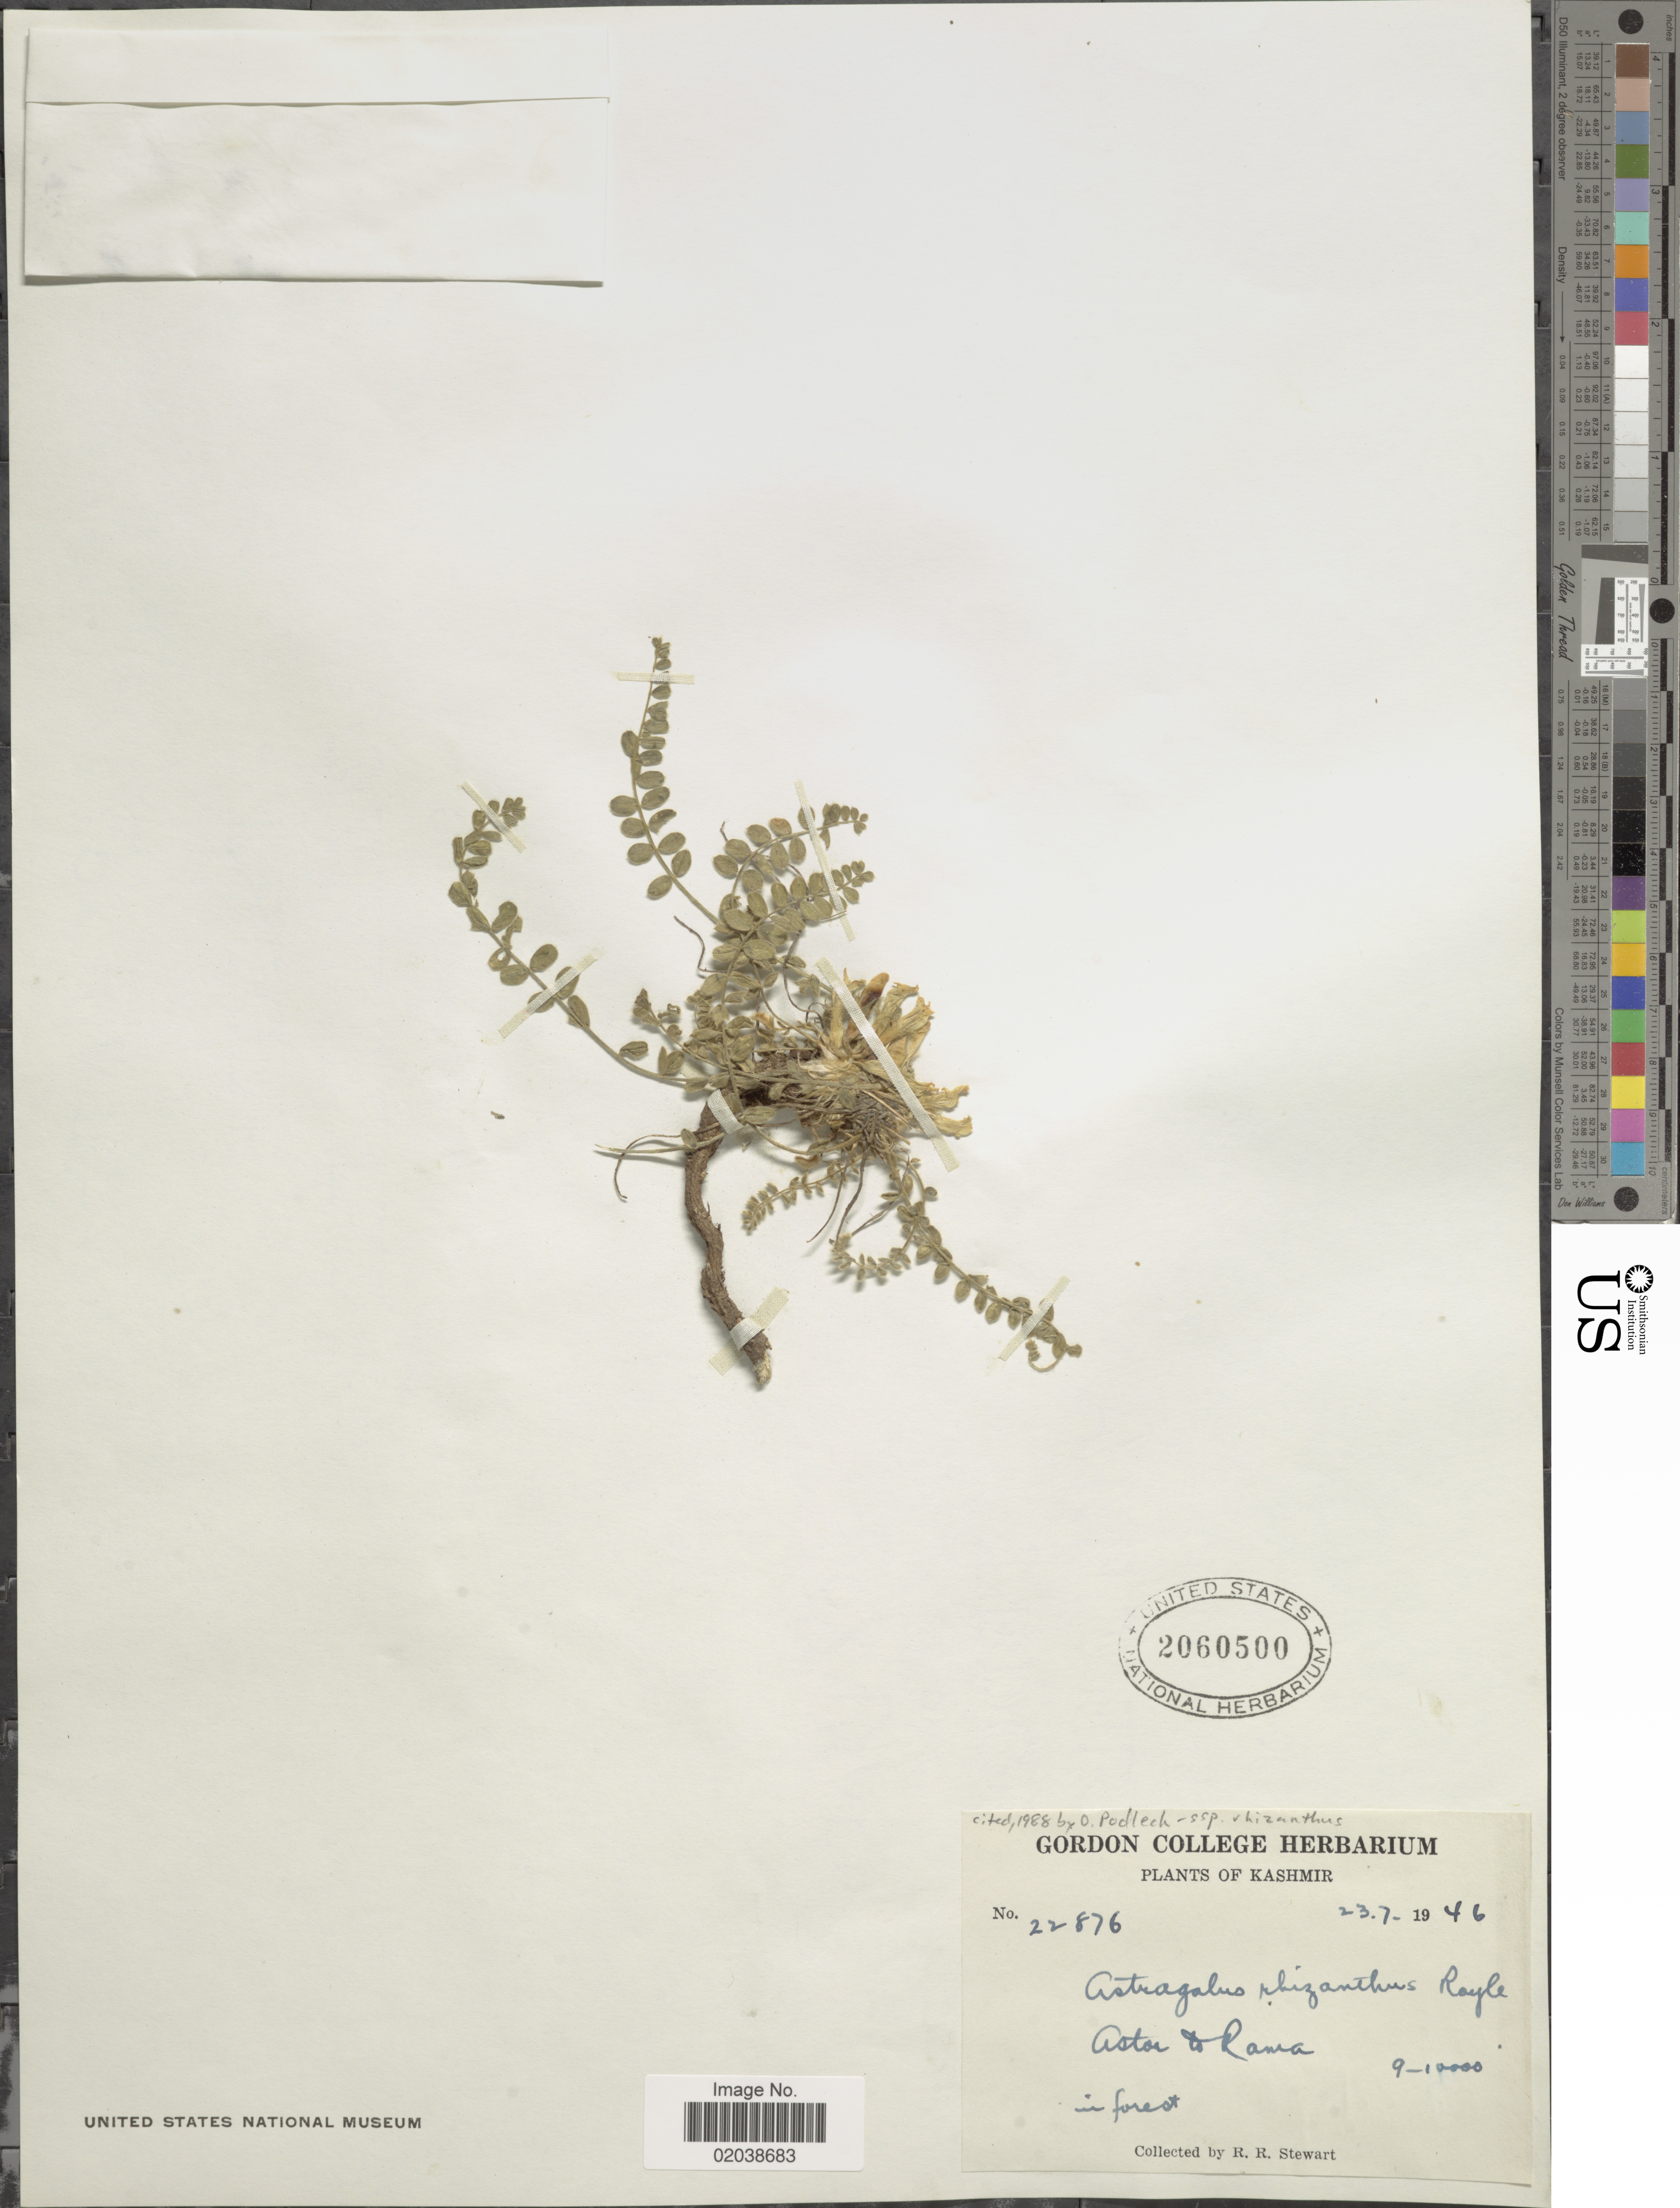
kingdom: Plantae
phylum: Tracheophyta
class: Magnoliopsida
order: Fabales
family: Fabaceae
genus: Astragalus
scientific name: Astragalus rhizanthus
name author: Royle & Benth.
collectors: R. R. Stewart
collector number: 22876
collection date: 1946-07-23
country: India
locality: Kashmir. Astor to Rama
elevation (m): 2743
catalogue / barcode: US 2060500